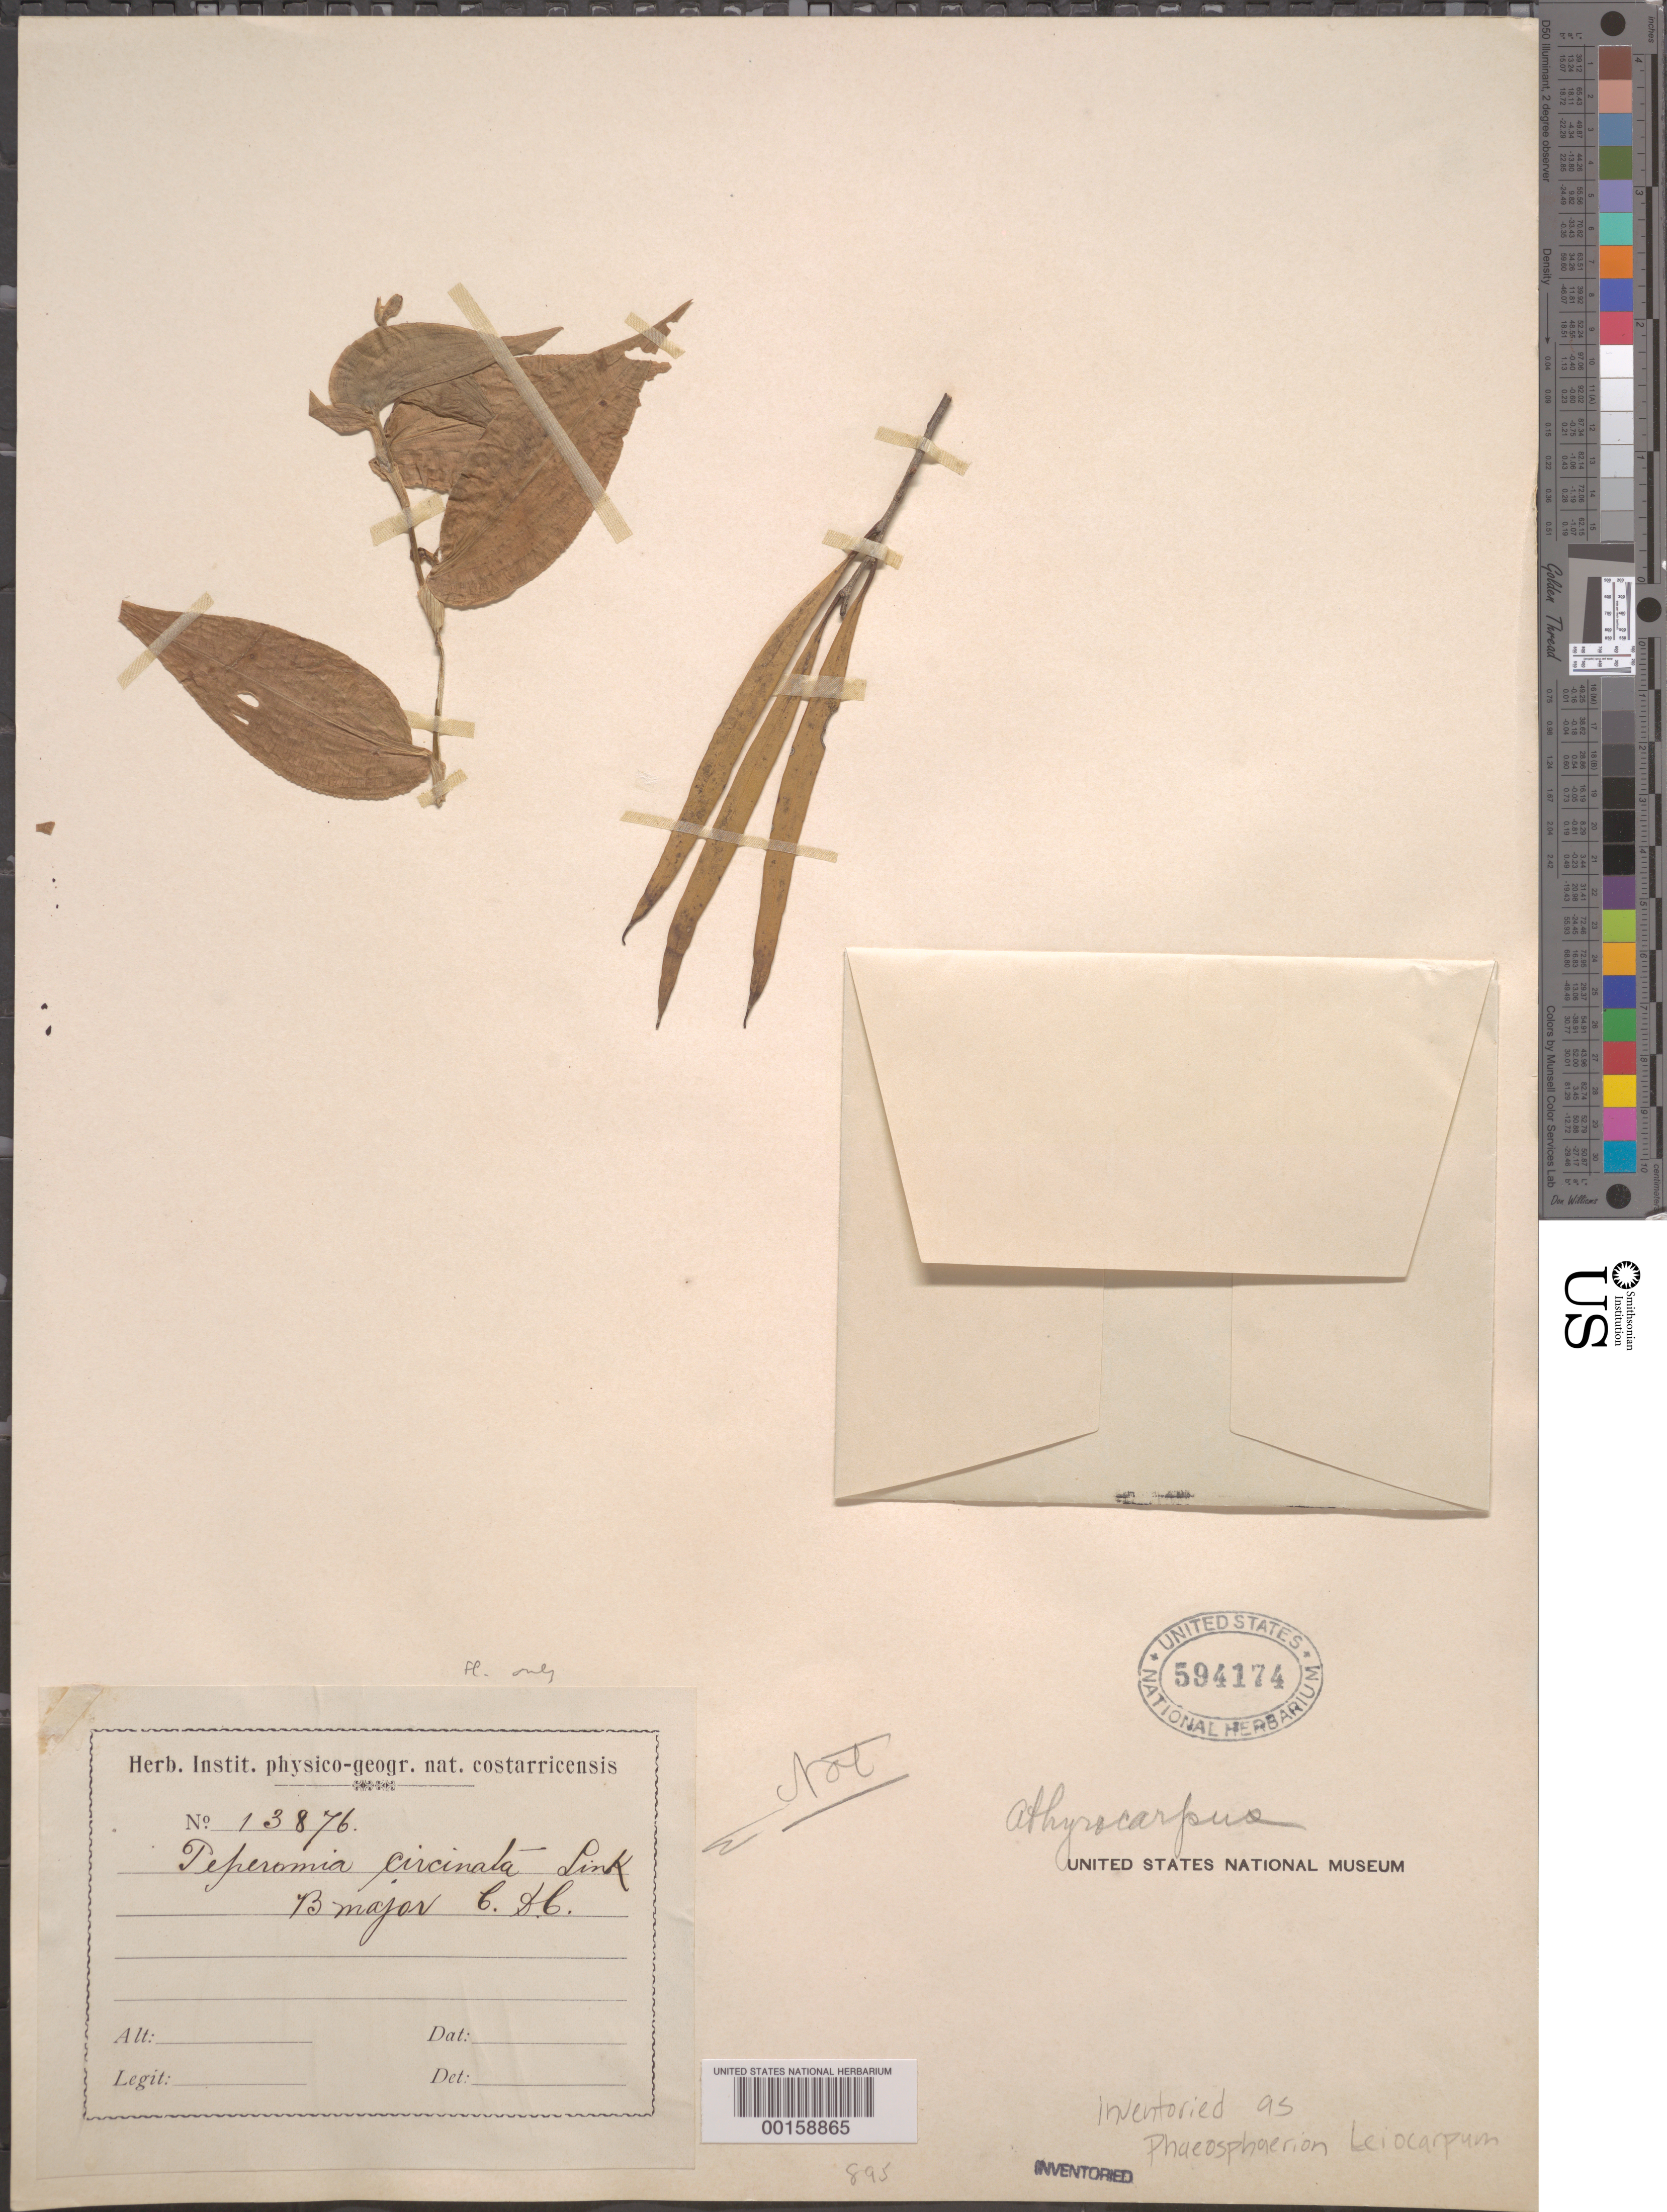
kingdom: Plantae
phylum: Tracheophyta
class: Liliopsida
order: Commelinales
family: Commelinaceae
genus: Commelina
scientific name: Commelina leiocarpa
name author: Benth.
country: Costa Rica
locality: Bmajon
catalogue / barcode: US 594174